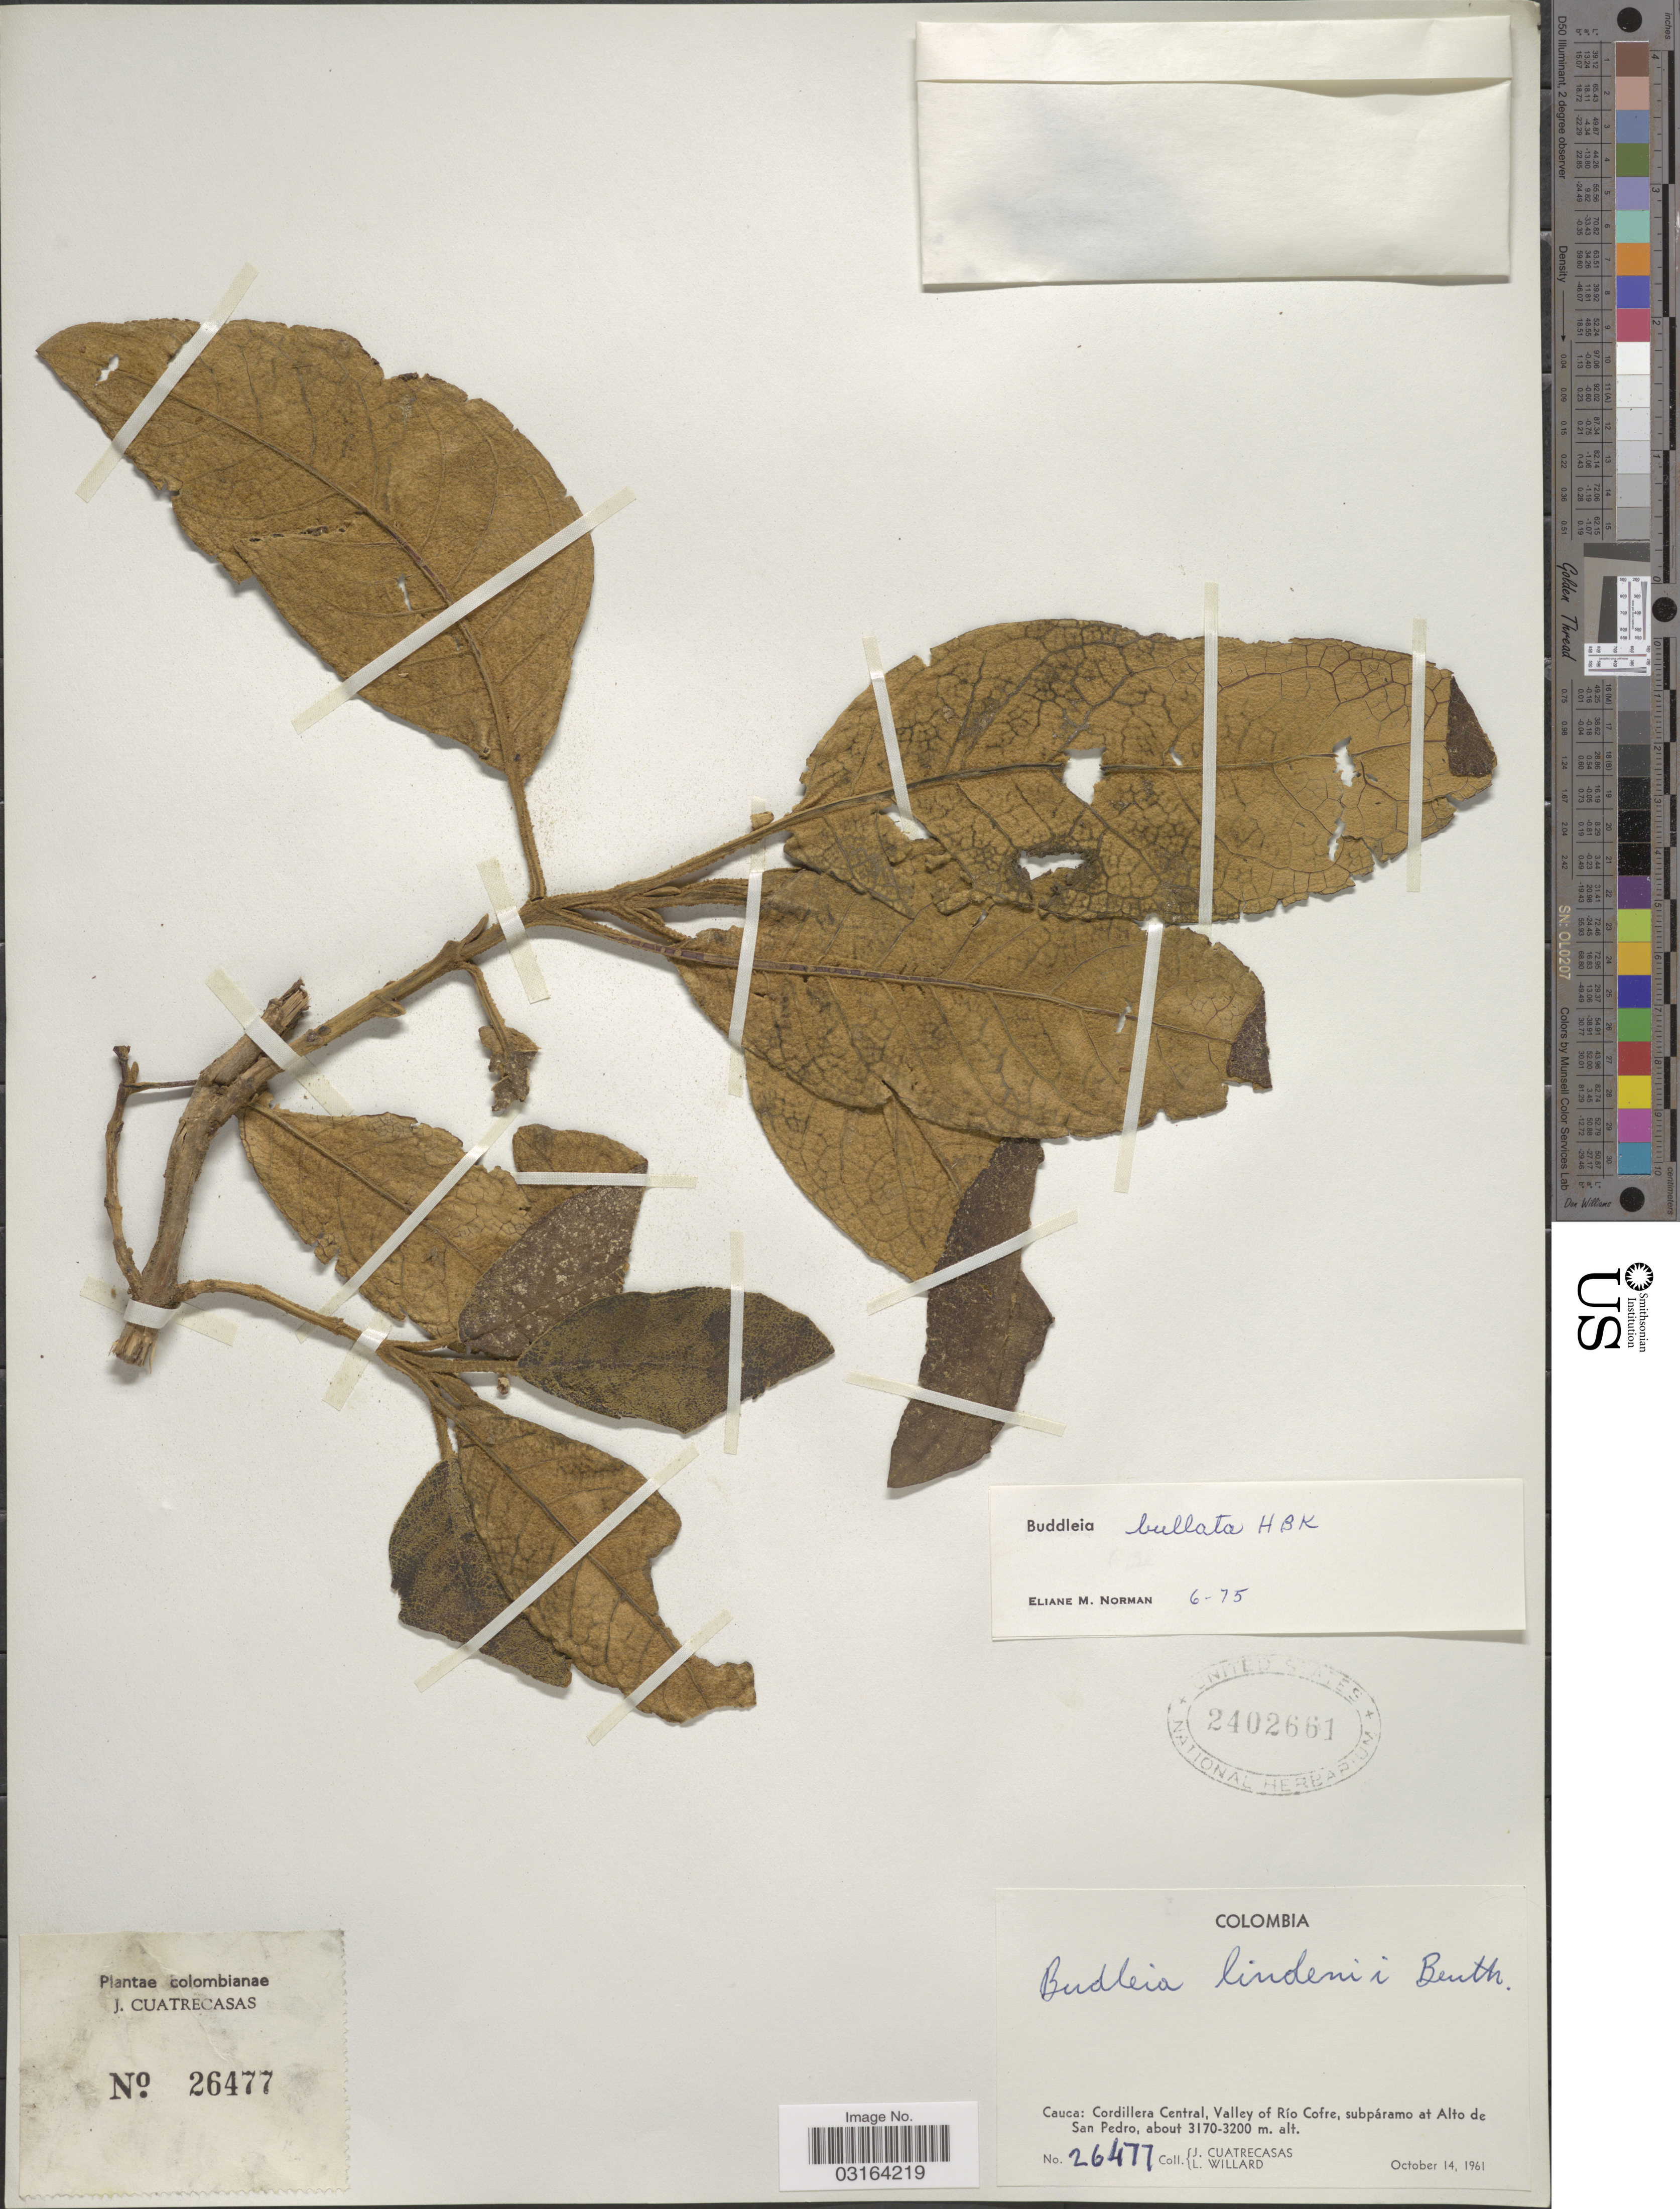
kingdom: Plantae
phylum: Tracheophyta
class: Magnoliopsida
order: Lamiales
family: Scrophulariaceae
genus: Buddleja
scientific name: Buddleja bullata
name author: Kunth in Humb. & et al.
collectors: J. Cuatrecasas & L. Willard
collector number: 26477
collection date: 1961-10-14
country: Colombia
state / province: Cauca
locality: Cordillera Central, Valley of Río Cofre, subpáramo at Alto de San Pedro.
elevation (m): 3170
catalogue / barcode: US 2402661